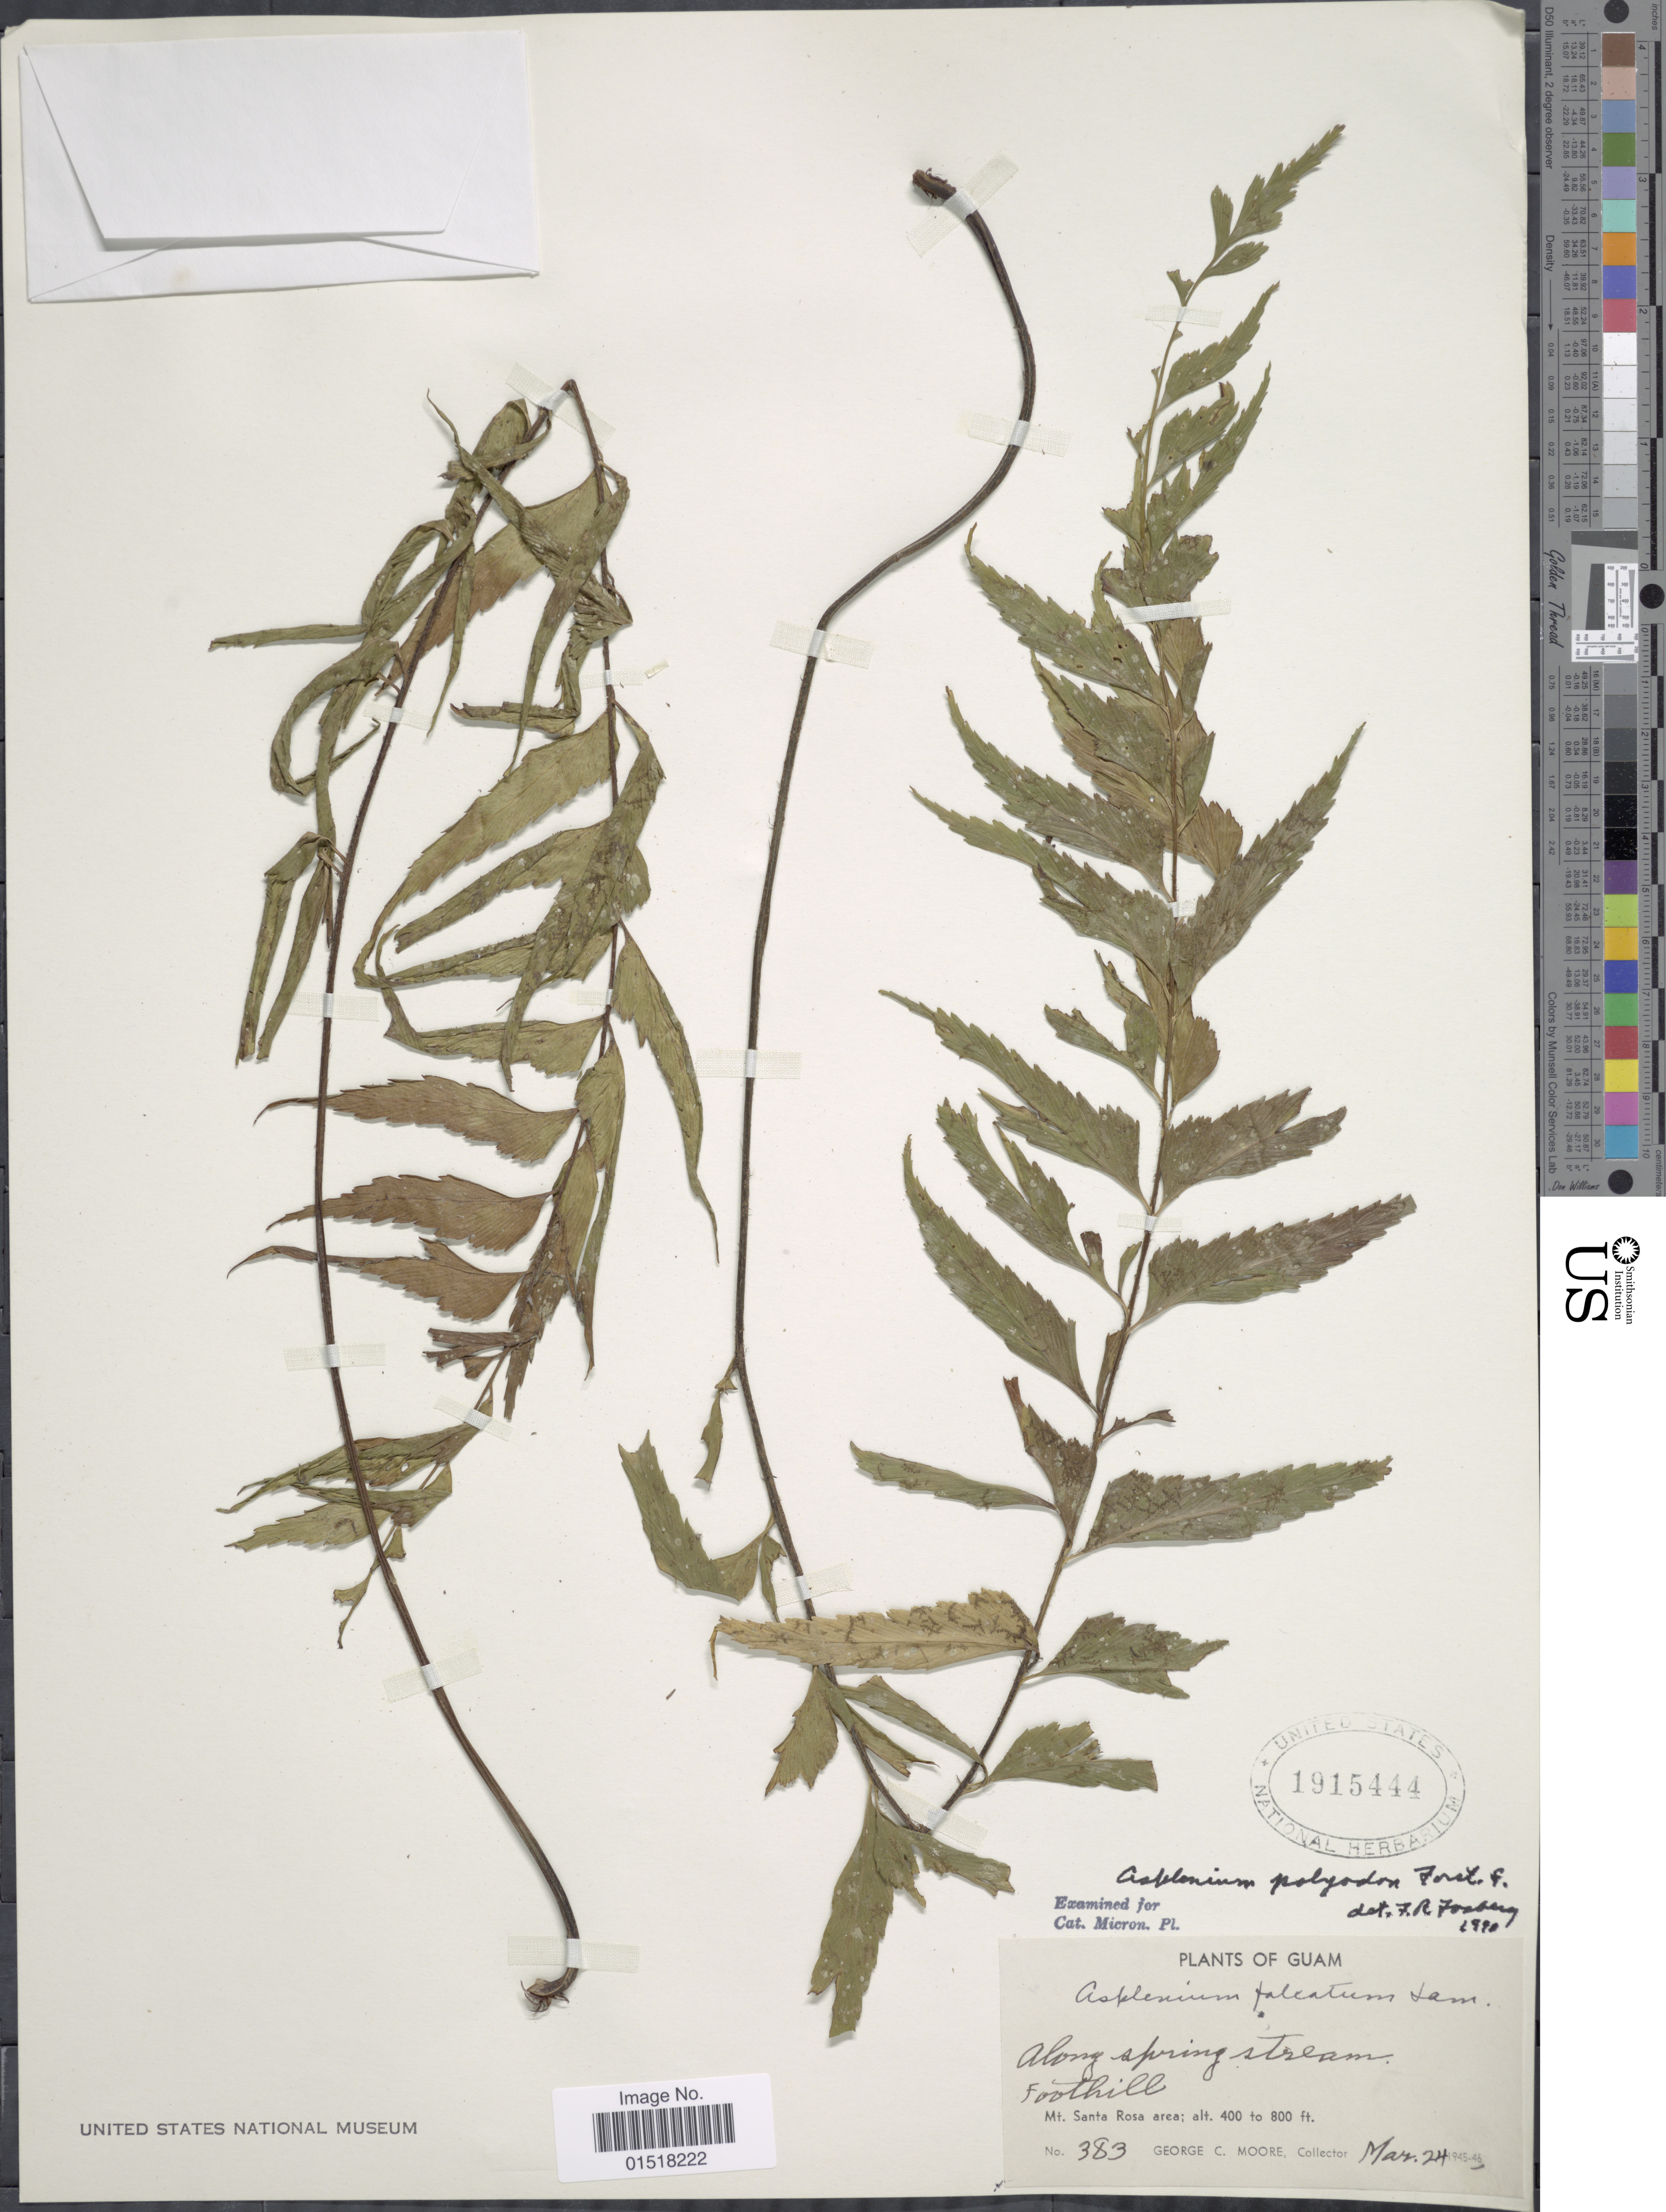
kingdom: Plantae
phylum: Tracheophyta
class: Polypodiopsida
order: Polypodiales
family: Aspleniaceae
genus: Asplenium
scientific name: Asplenium polyodon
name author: G. Forst.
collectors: G. C. Moore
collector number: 383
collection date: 1946-03-24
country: Guam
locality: Along spring stream, Foothill. Mt. Santa Rosa.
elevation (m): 122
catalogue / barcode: US 1915444